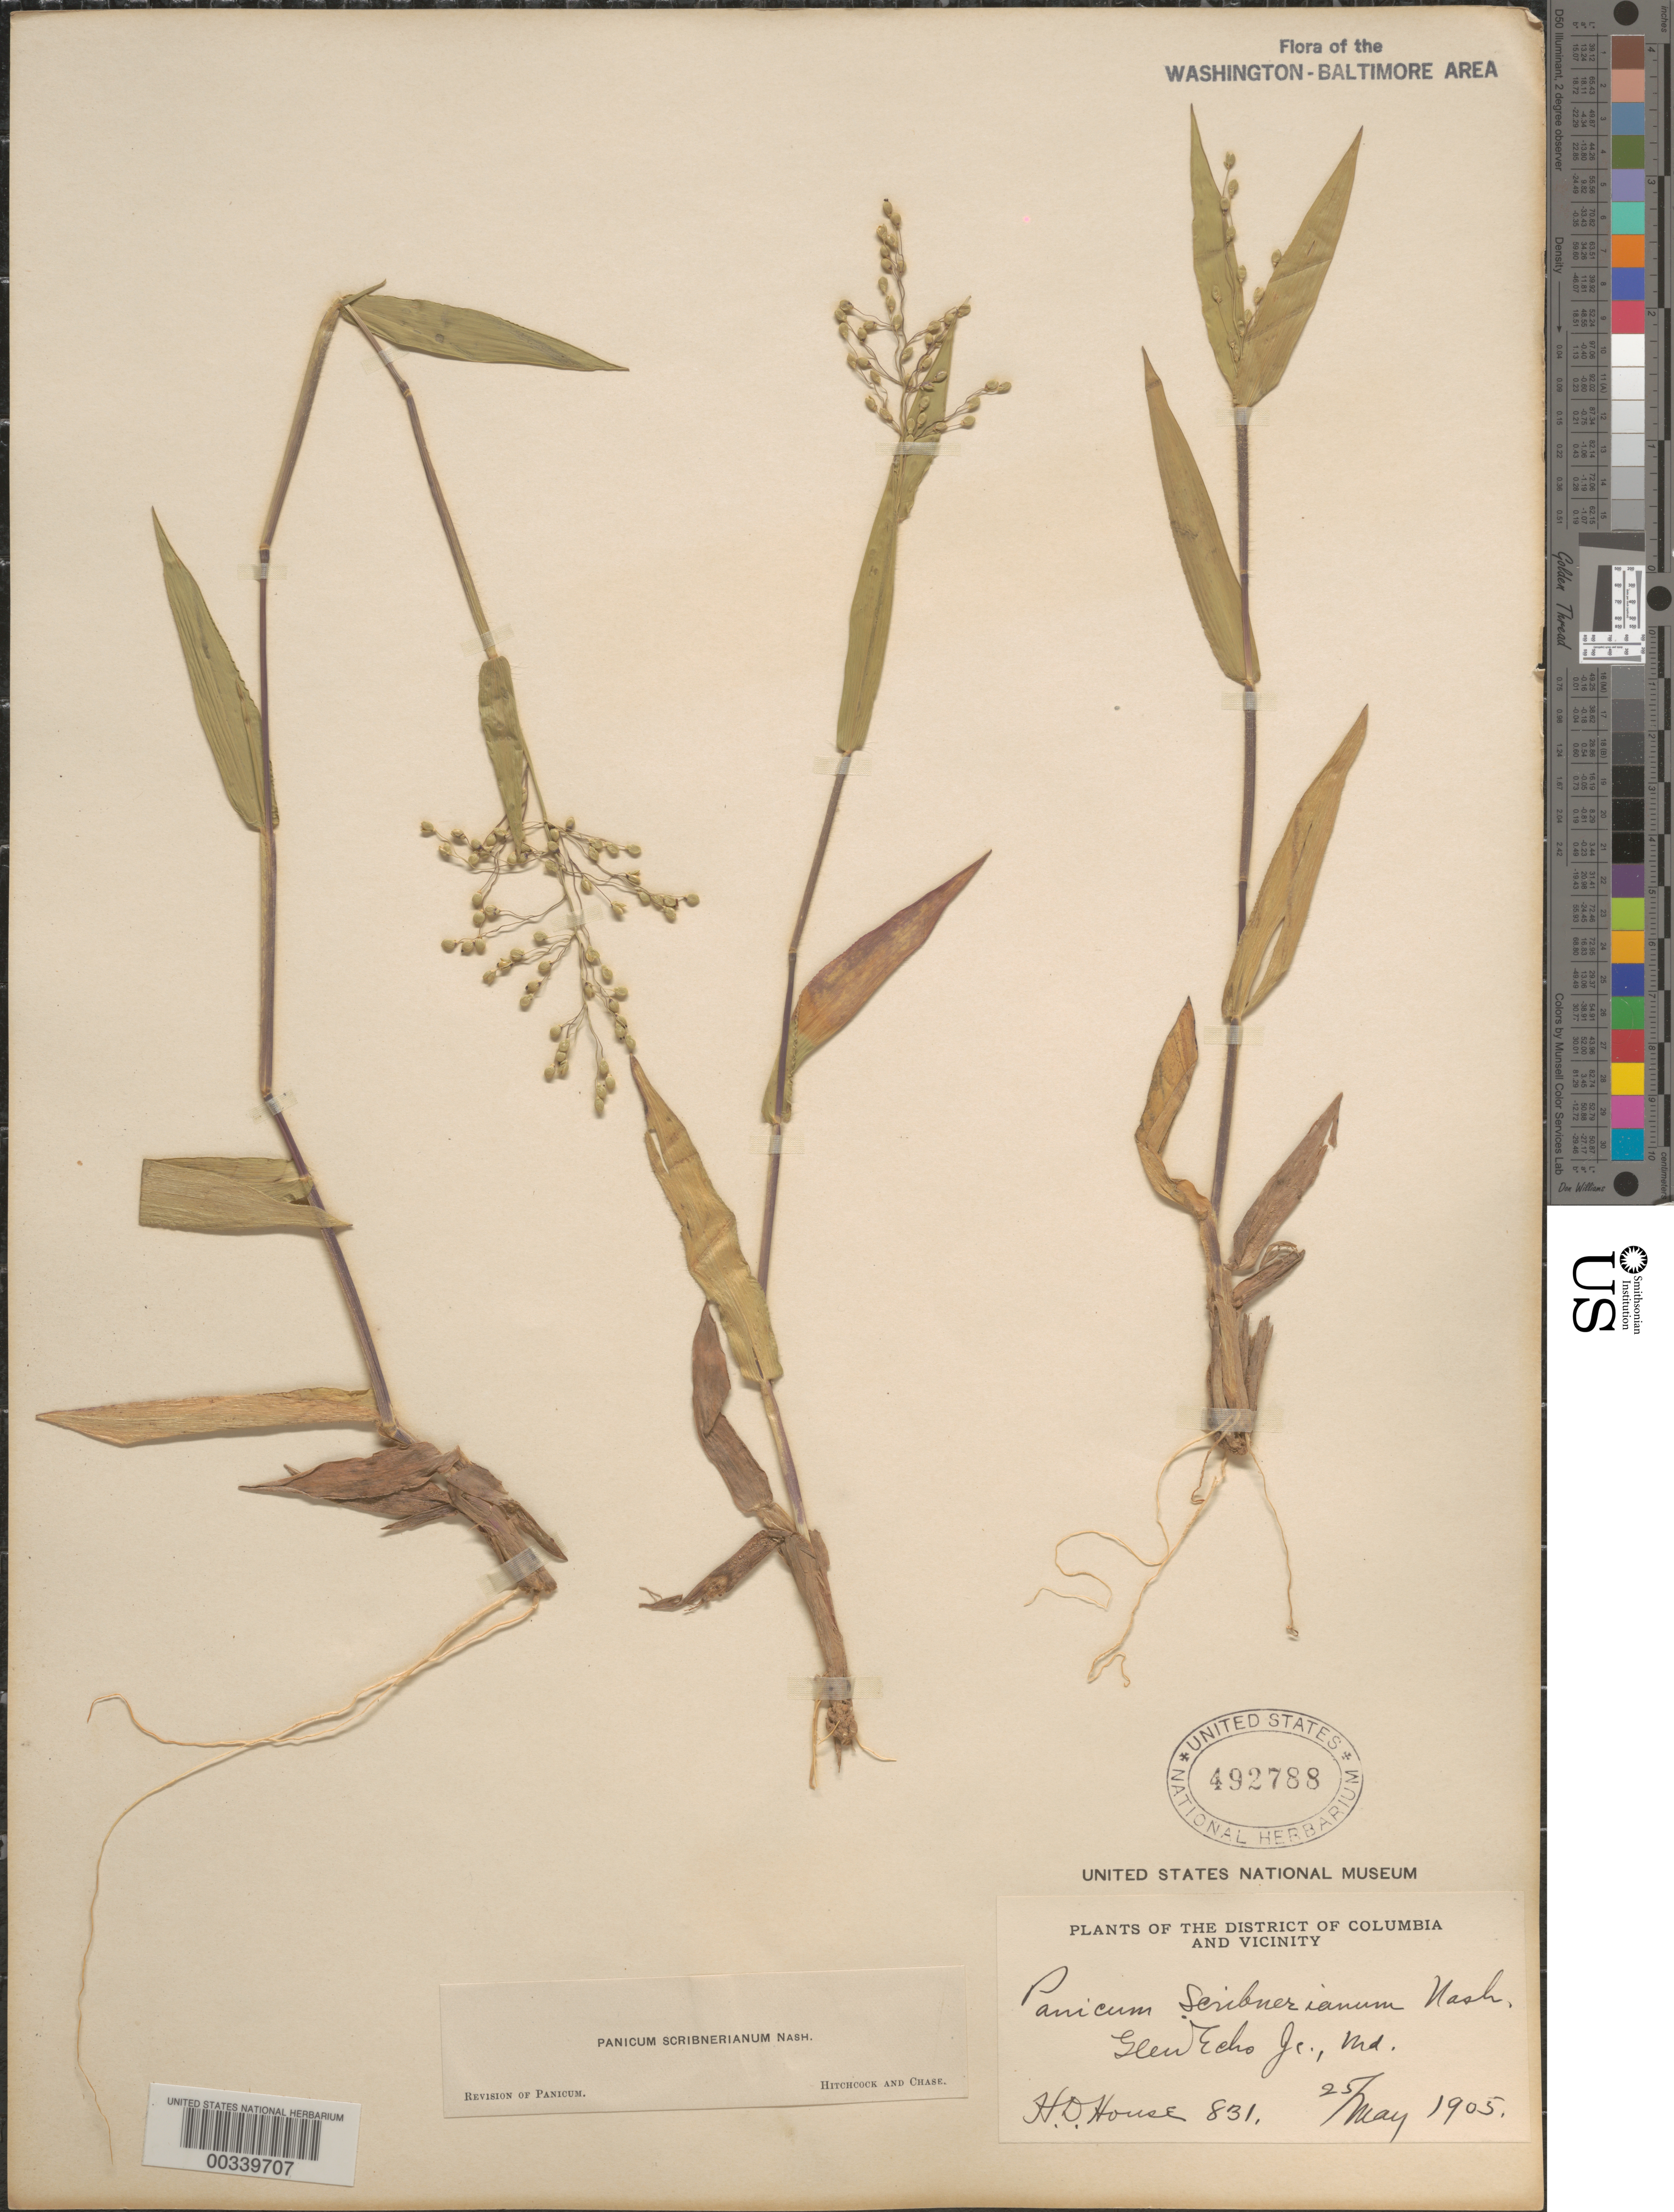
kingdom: Plantae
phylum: Tracheophyta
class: Liliopsida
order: Poales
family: Poaceae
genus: Dichanthelium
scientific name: Dichanthelium oligosanthes var. scribnerianum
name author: (Nash) Gould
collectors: H. D. House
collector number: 831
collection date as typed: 25 May 1905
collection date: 1905-05-25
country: United States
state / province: Maryland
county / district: Montgomery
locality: Glen Echo C. & O. Canal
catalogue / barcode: US 492788